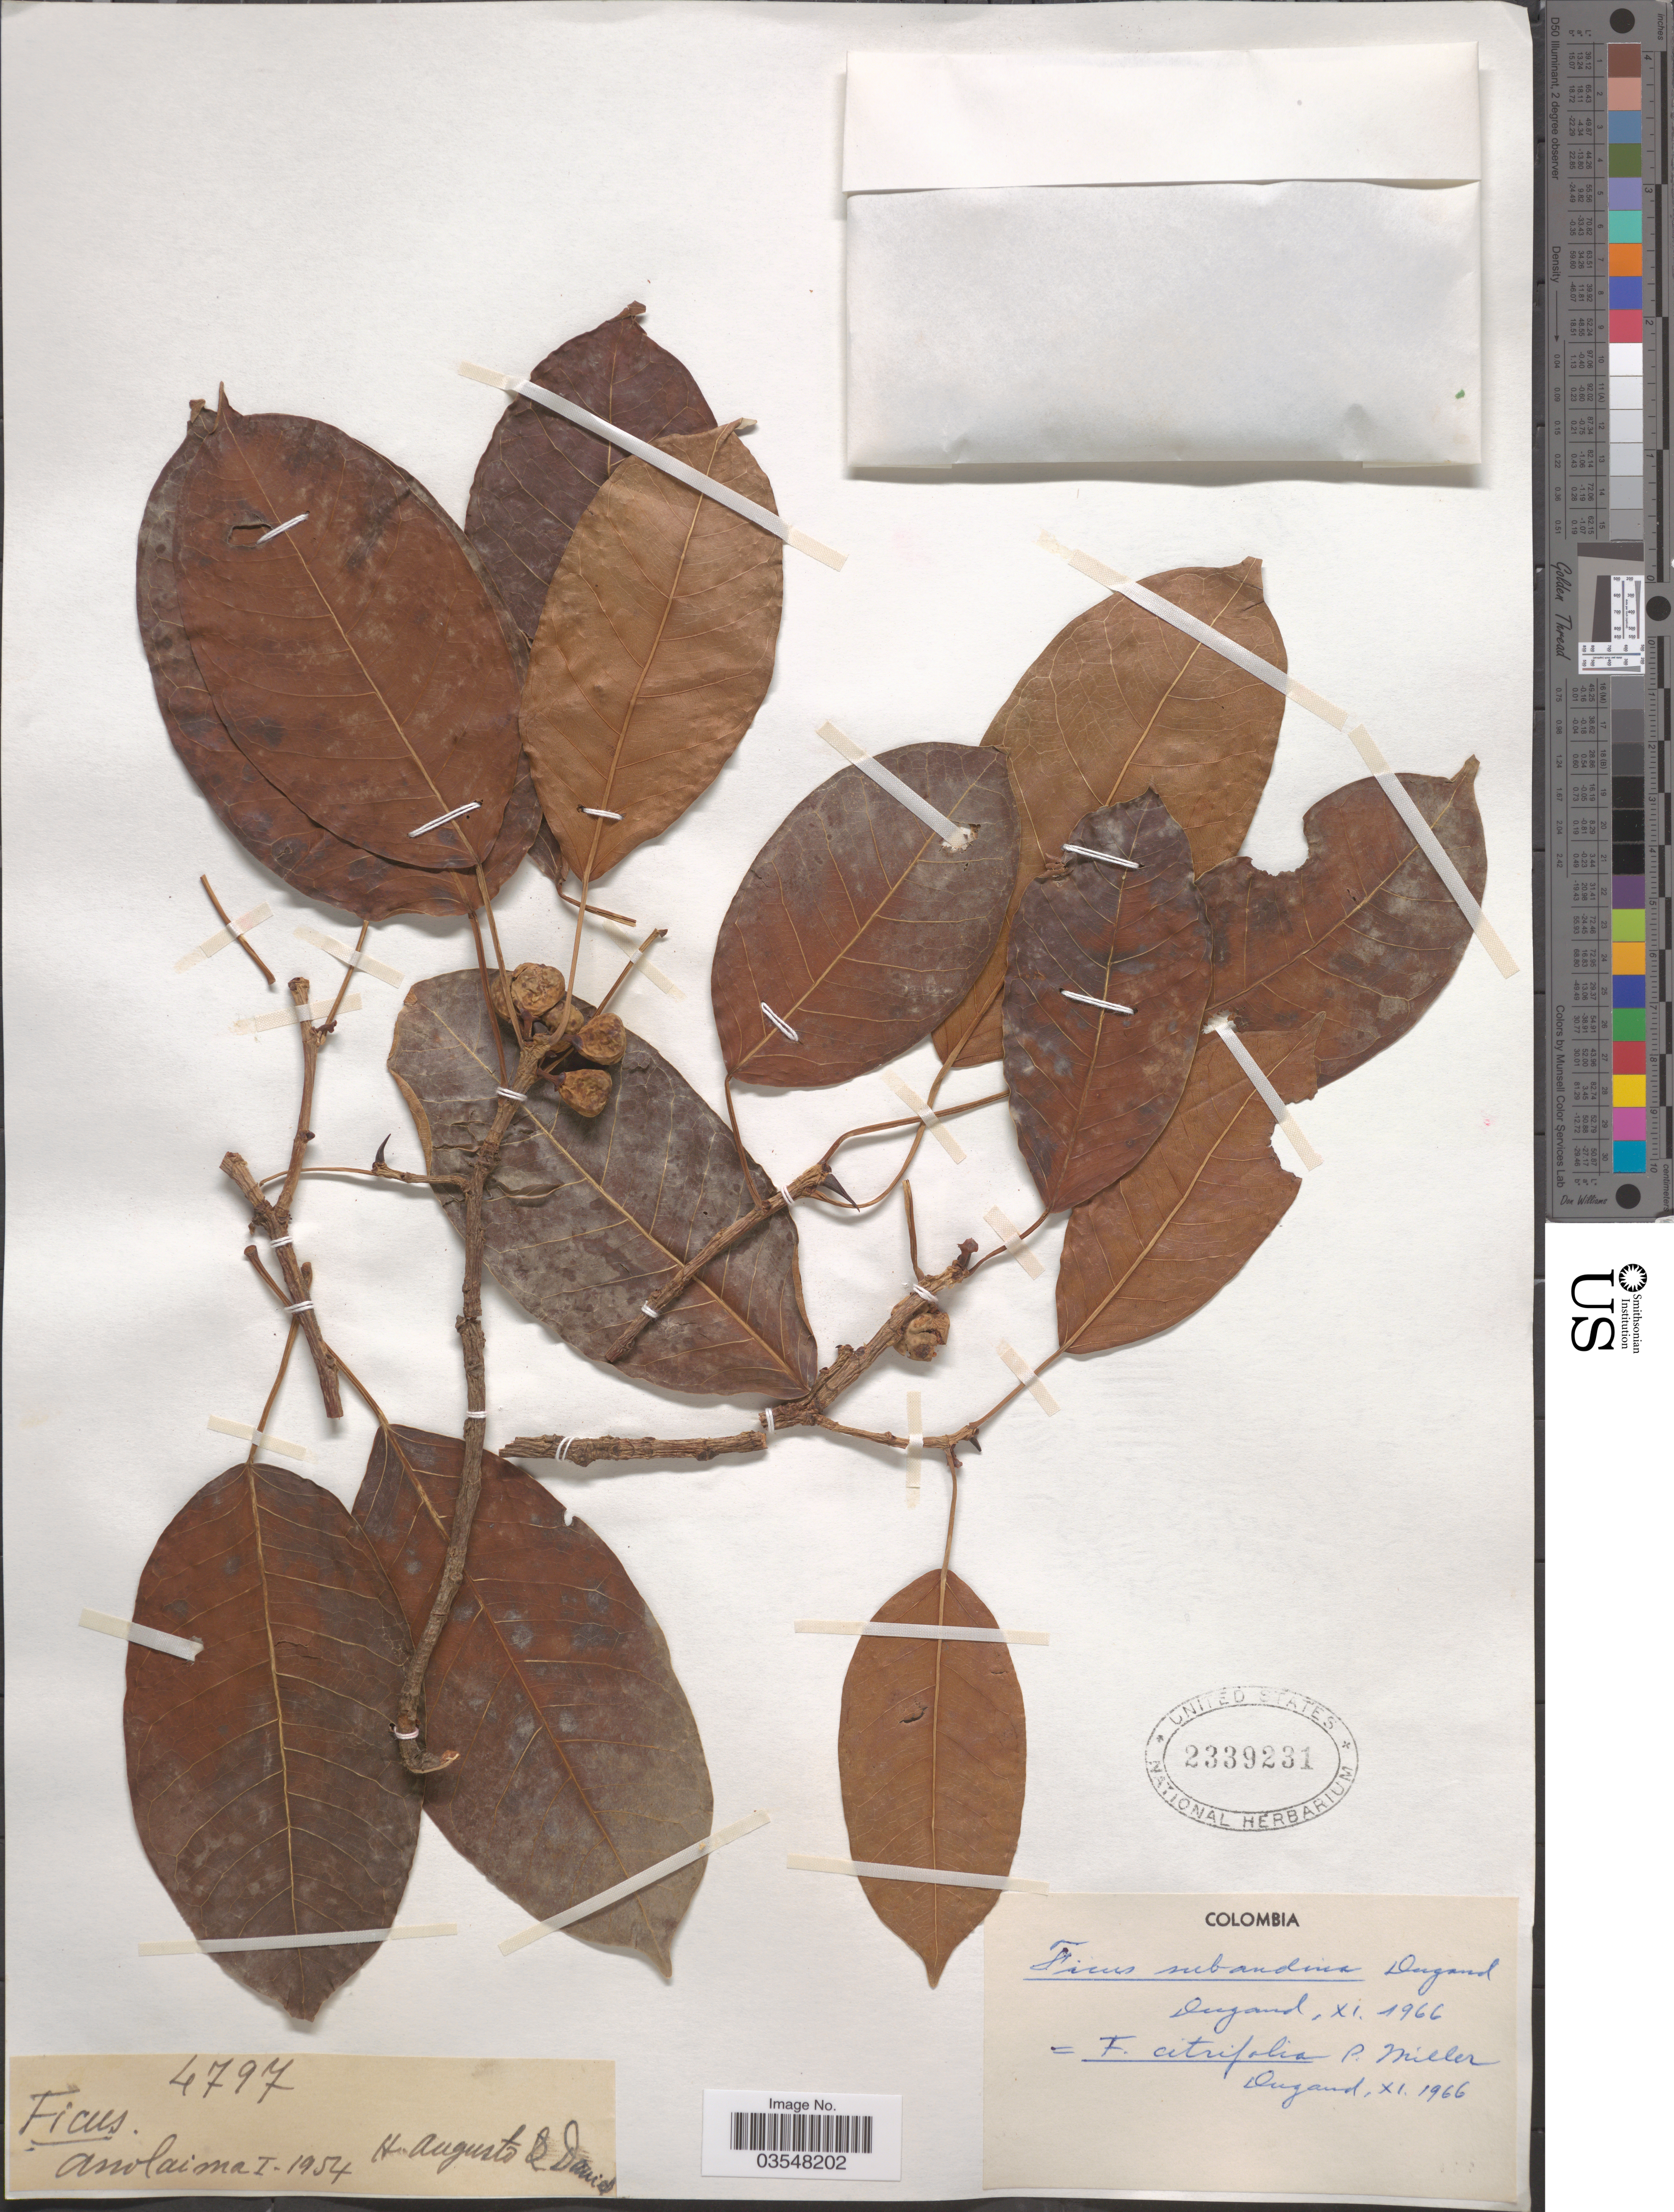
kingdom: Plantae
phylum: Tracheophyta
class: Magnoliopsida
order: Rosales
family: Moraceae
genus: Ficus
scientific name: Ficus citrifolia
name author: Mill.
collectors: H. Augusto & -. Daniel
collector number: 4797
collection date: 1954-01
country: Colombia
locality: Anolaima.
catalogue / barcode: US 2339231